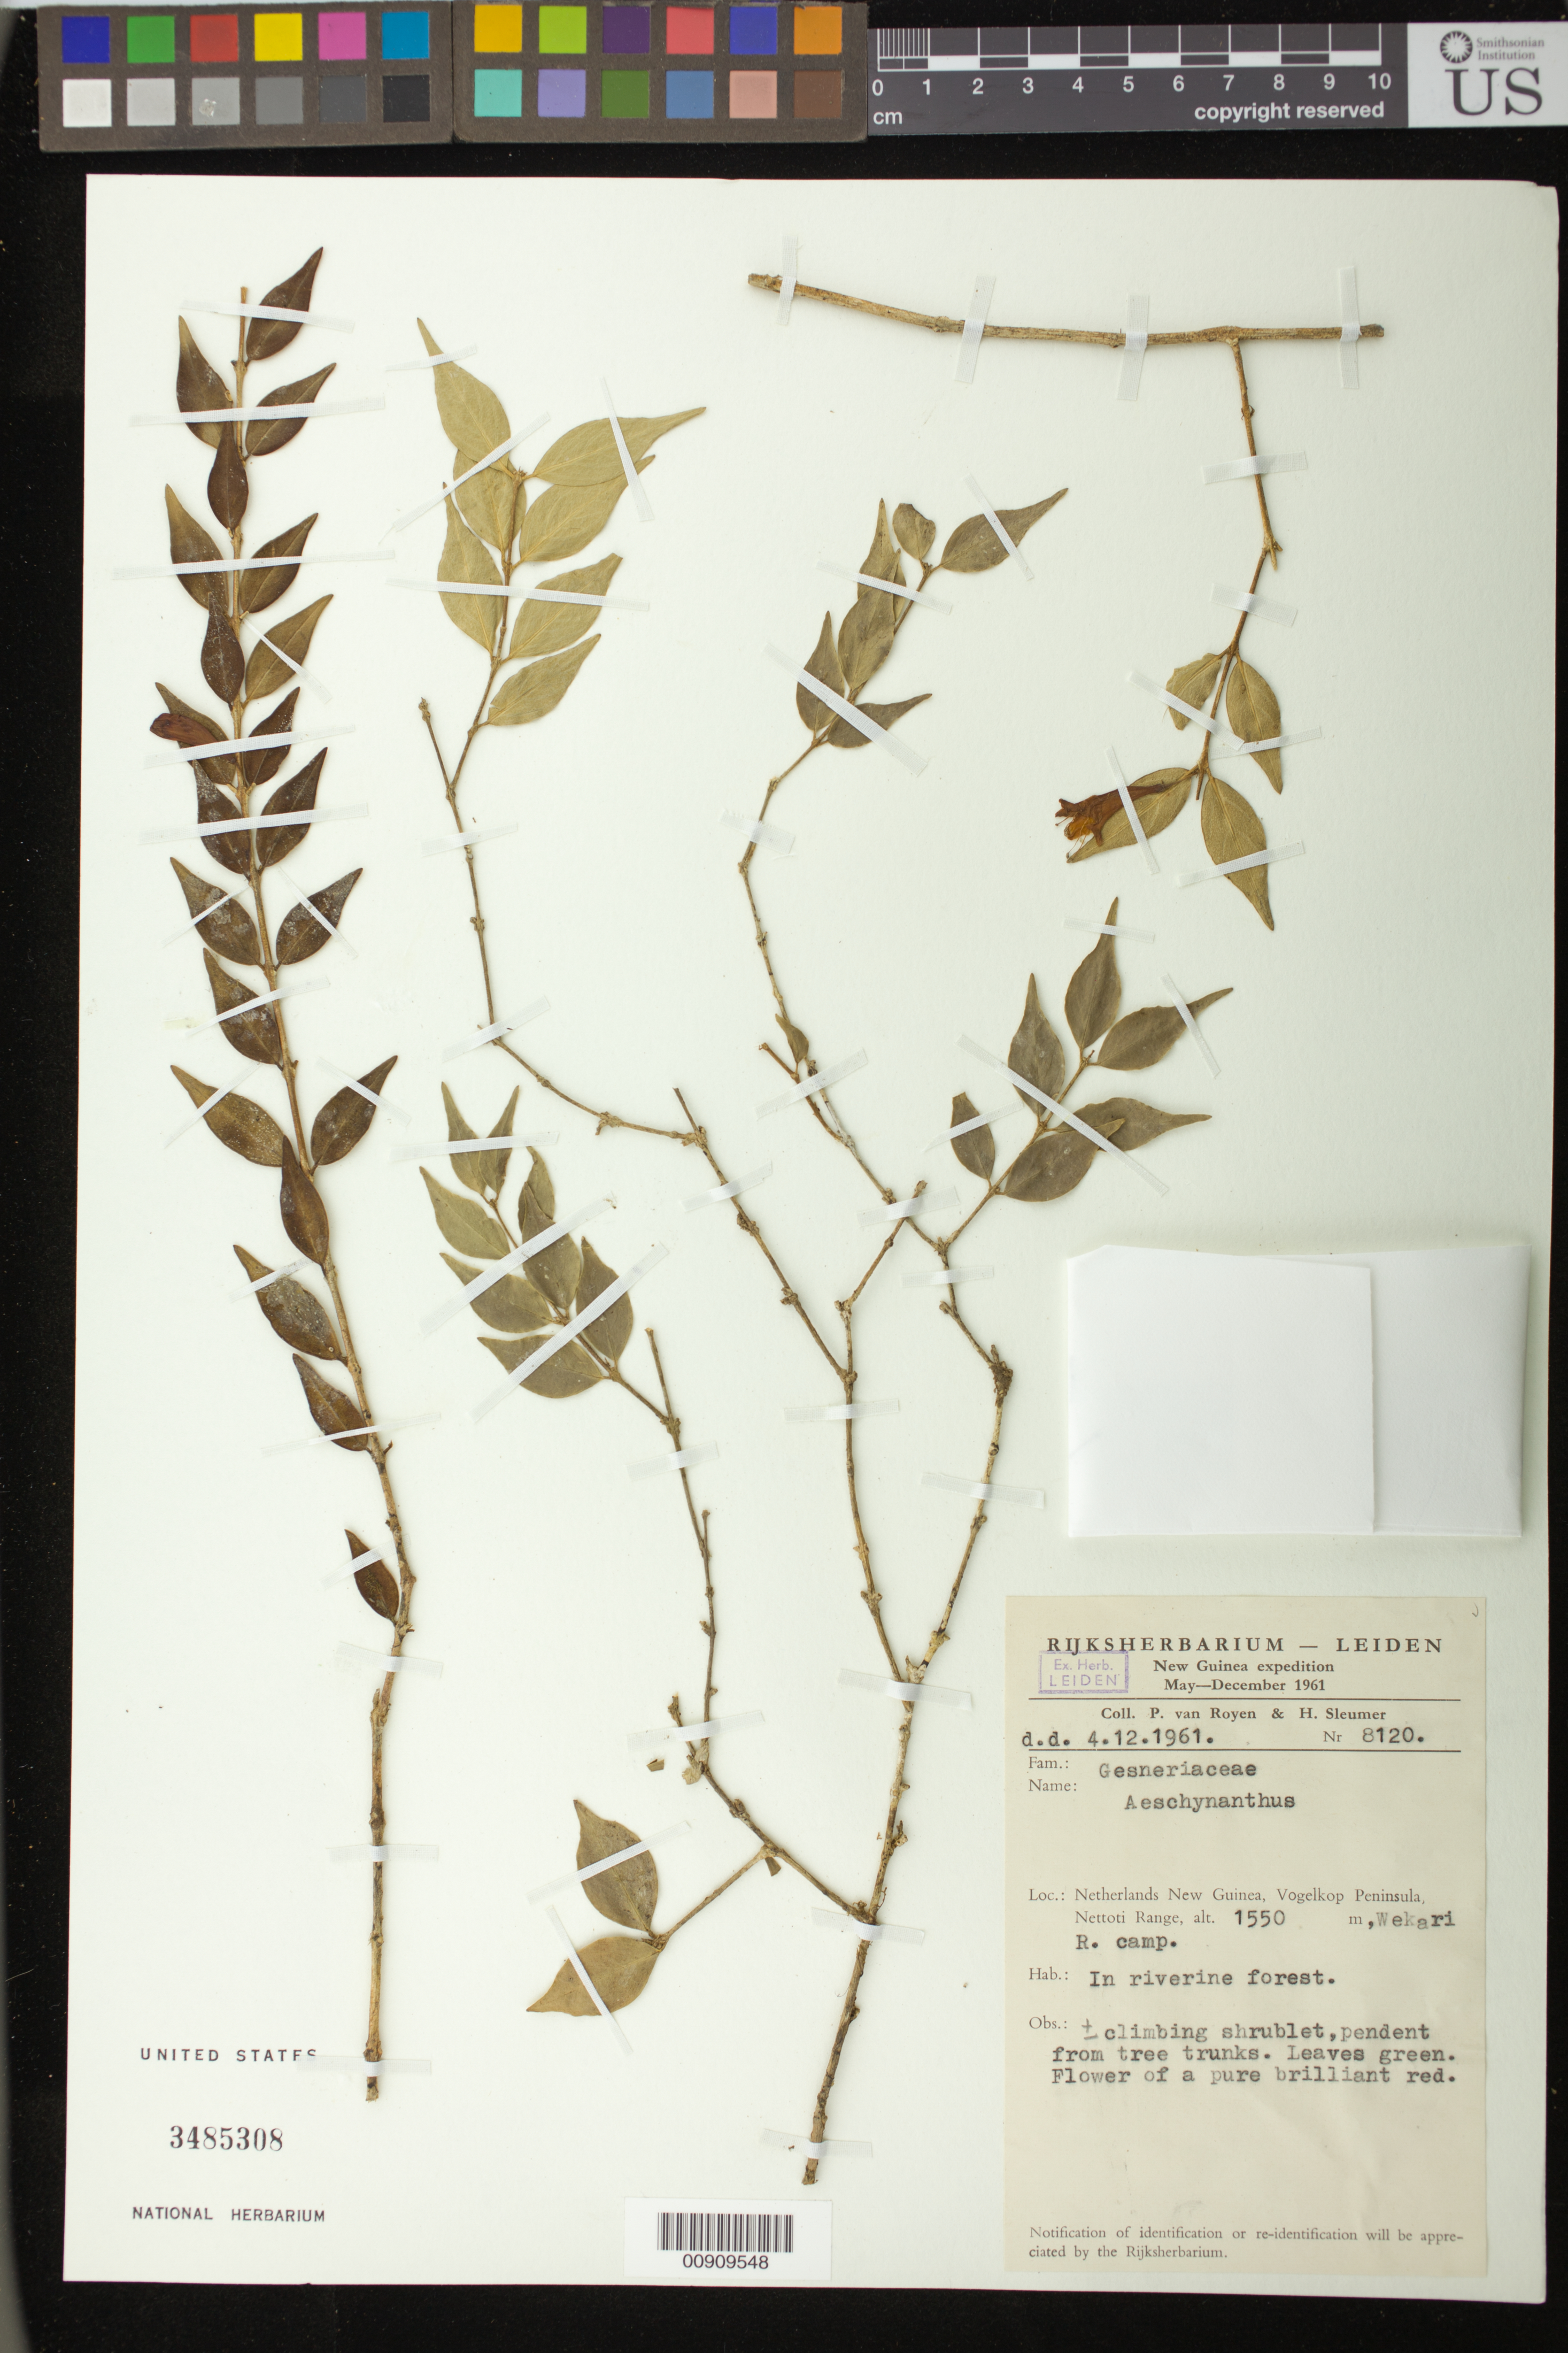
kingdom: Plantae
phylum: Tracheophyta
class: Magnoliopsida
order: Lamiales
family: Gesneriaceae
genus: Aeschynanthus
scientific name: Aeschynanthus sp.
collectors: P. van Royen & H. O. Sleumer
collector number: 8120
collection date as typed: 04 Dec 1961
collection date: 1961-12-04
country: Indonesia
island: New Guinea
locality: Netherlands New Guinea, Vogelkop Peninsula, Nettoti Range, Wekari R. camp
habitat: In riverine forest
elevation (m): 1550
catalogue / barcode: US 3485308